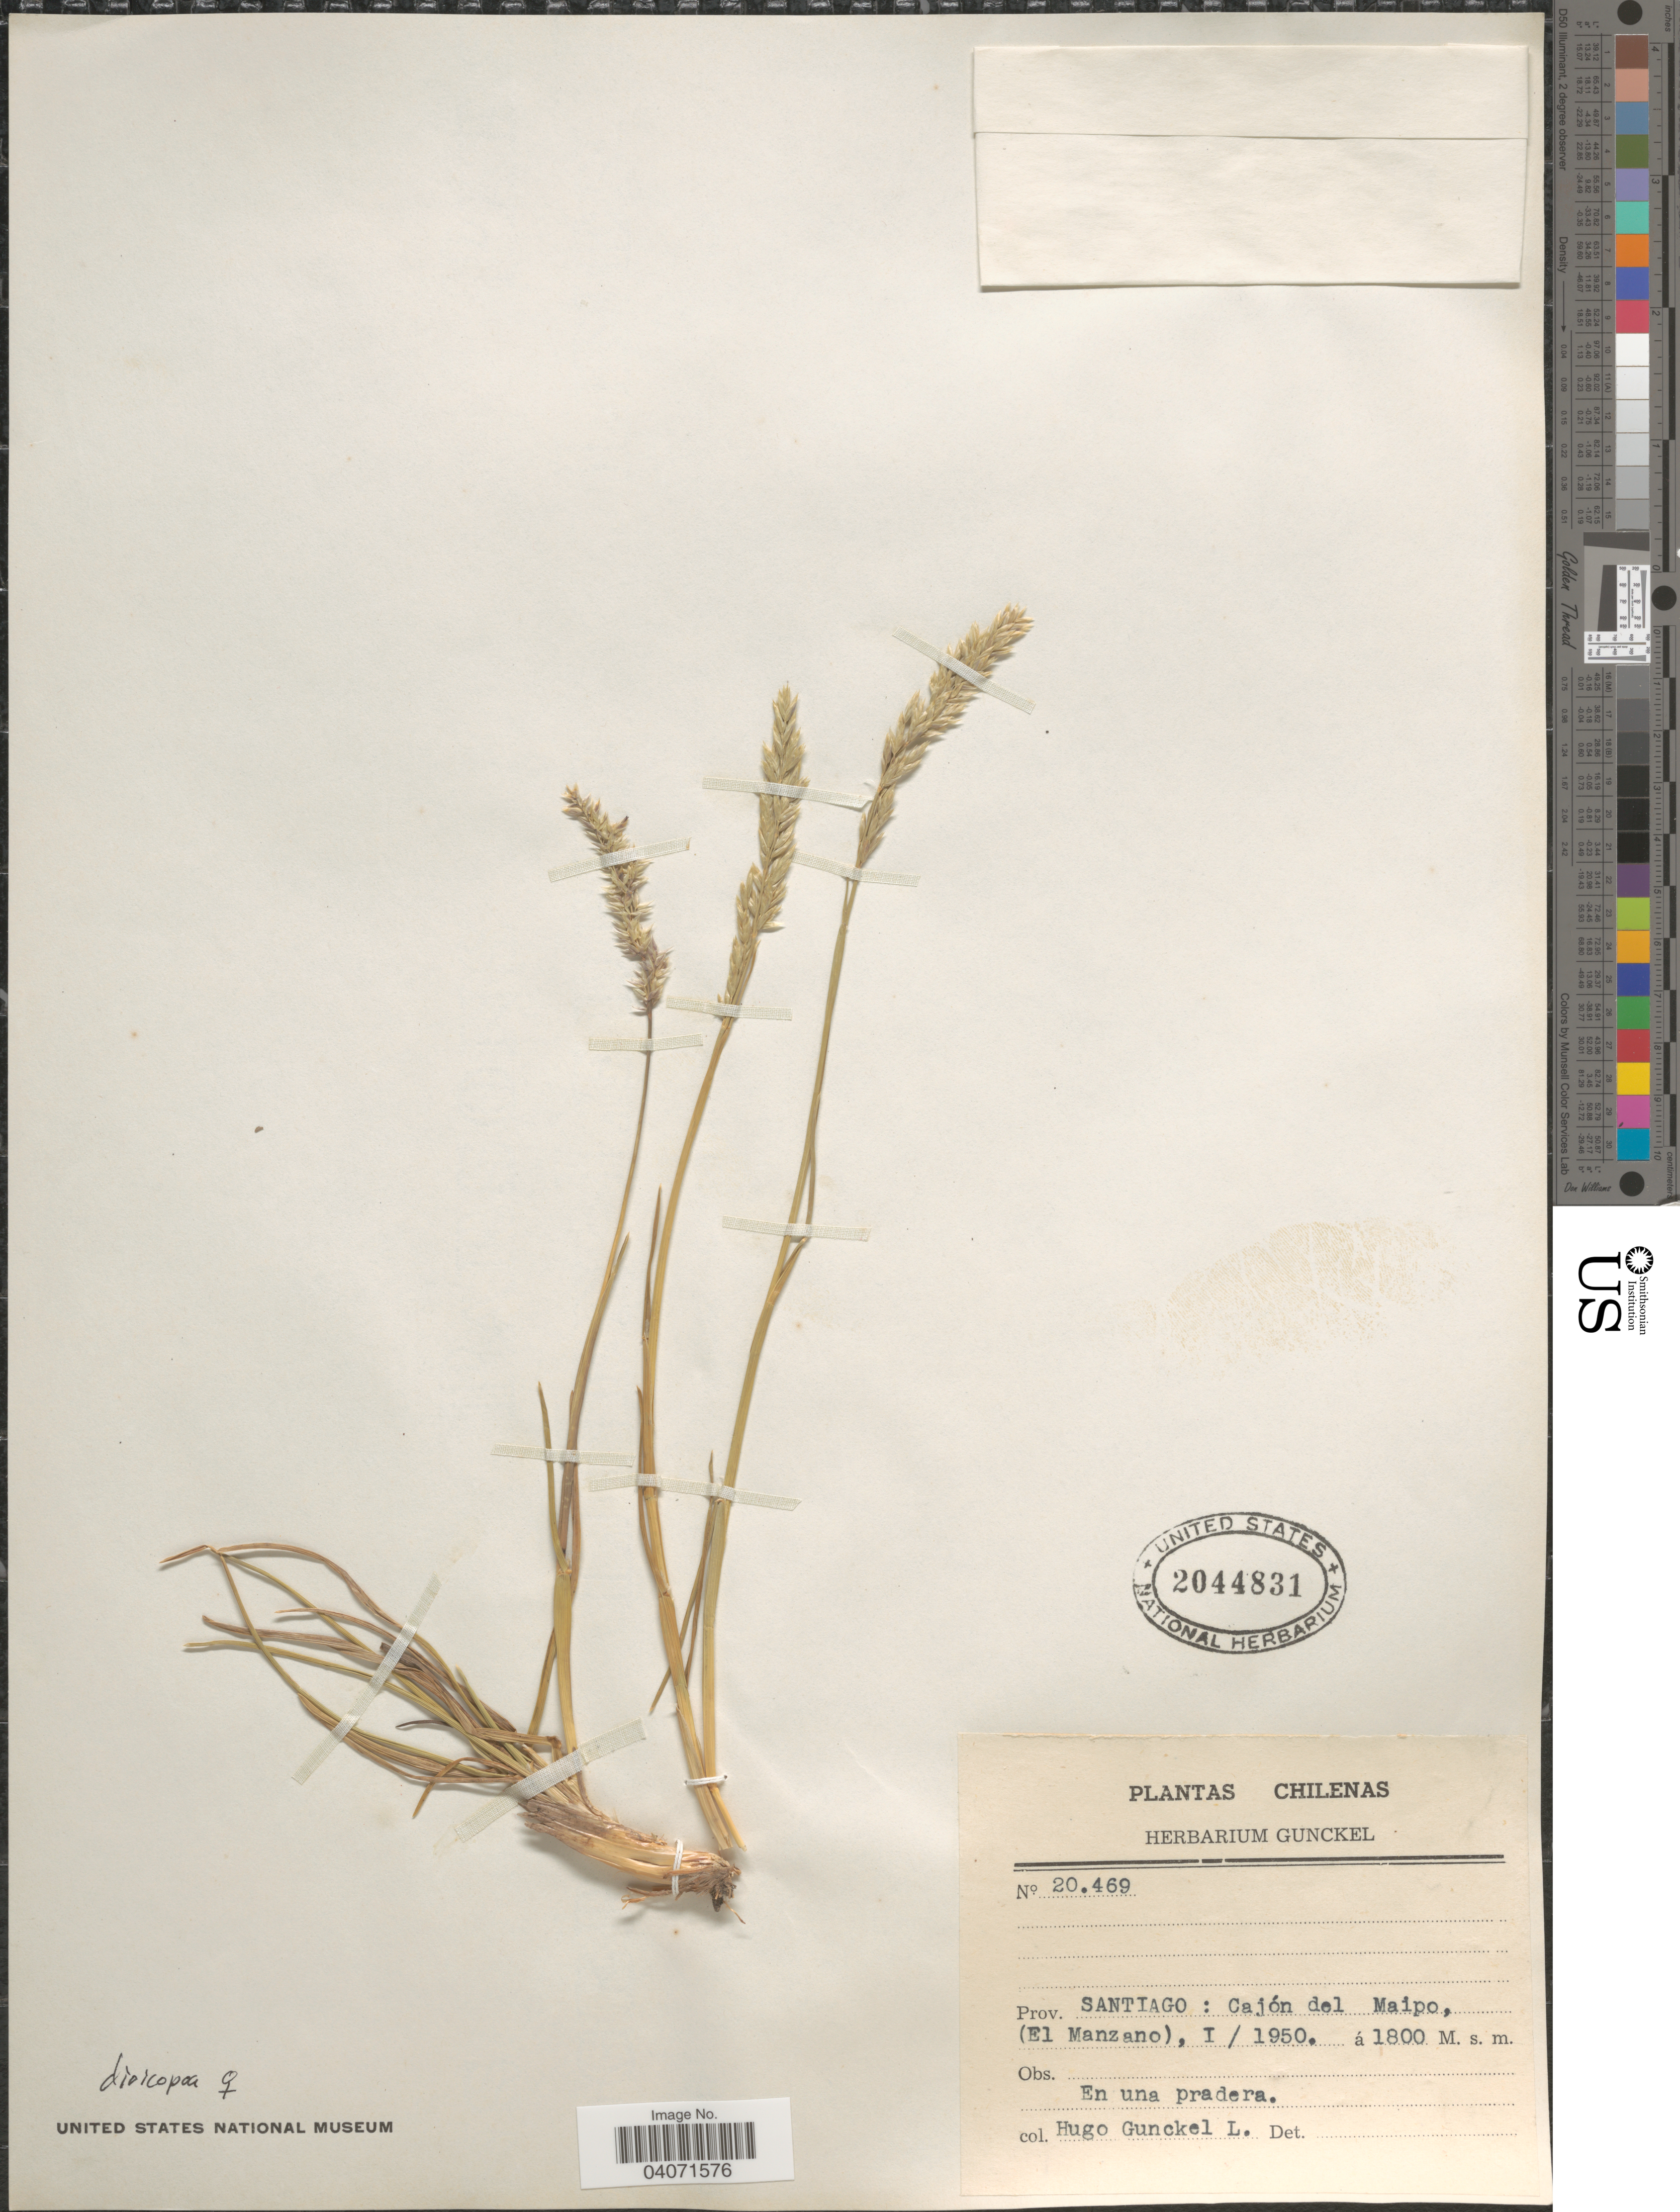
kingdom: Plantae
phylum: Tracheophyta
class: Liliopsida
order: Poales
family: Poaceae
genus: Poa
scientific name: Poa sp.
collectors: H. Gunckel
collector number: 20469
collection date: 1950-01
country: Chile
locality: Prov. Santiago: Cajón del Maipo, (El Manzano).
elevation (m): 1800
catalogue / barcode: US 2044831